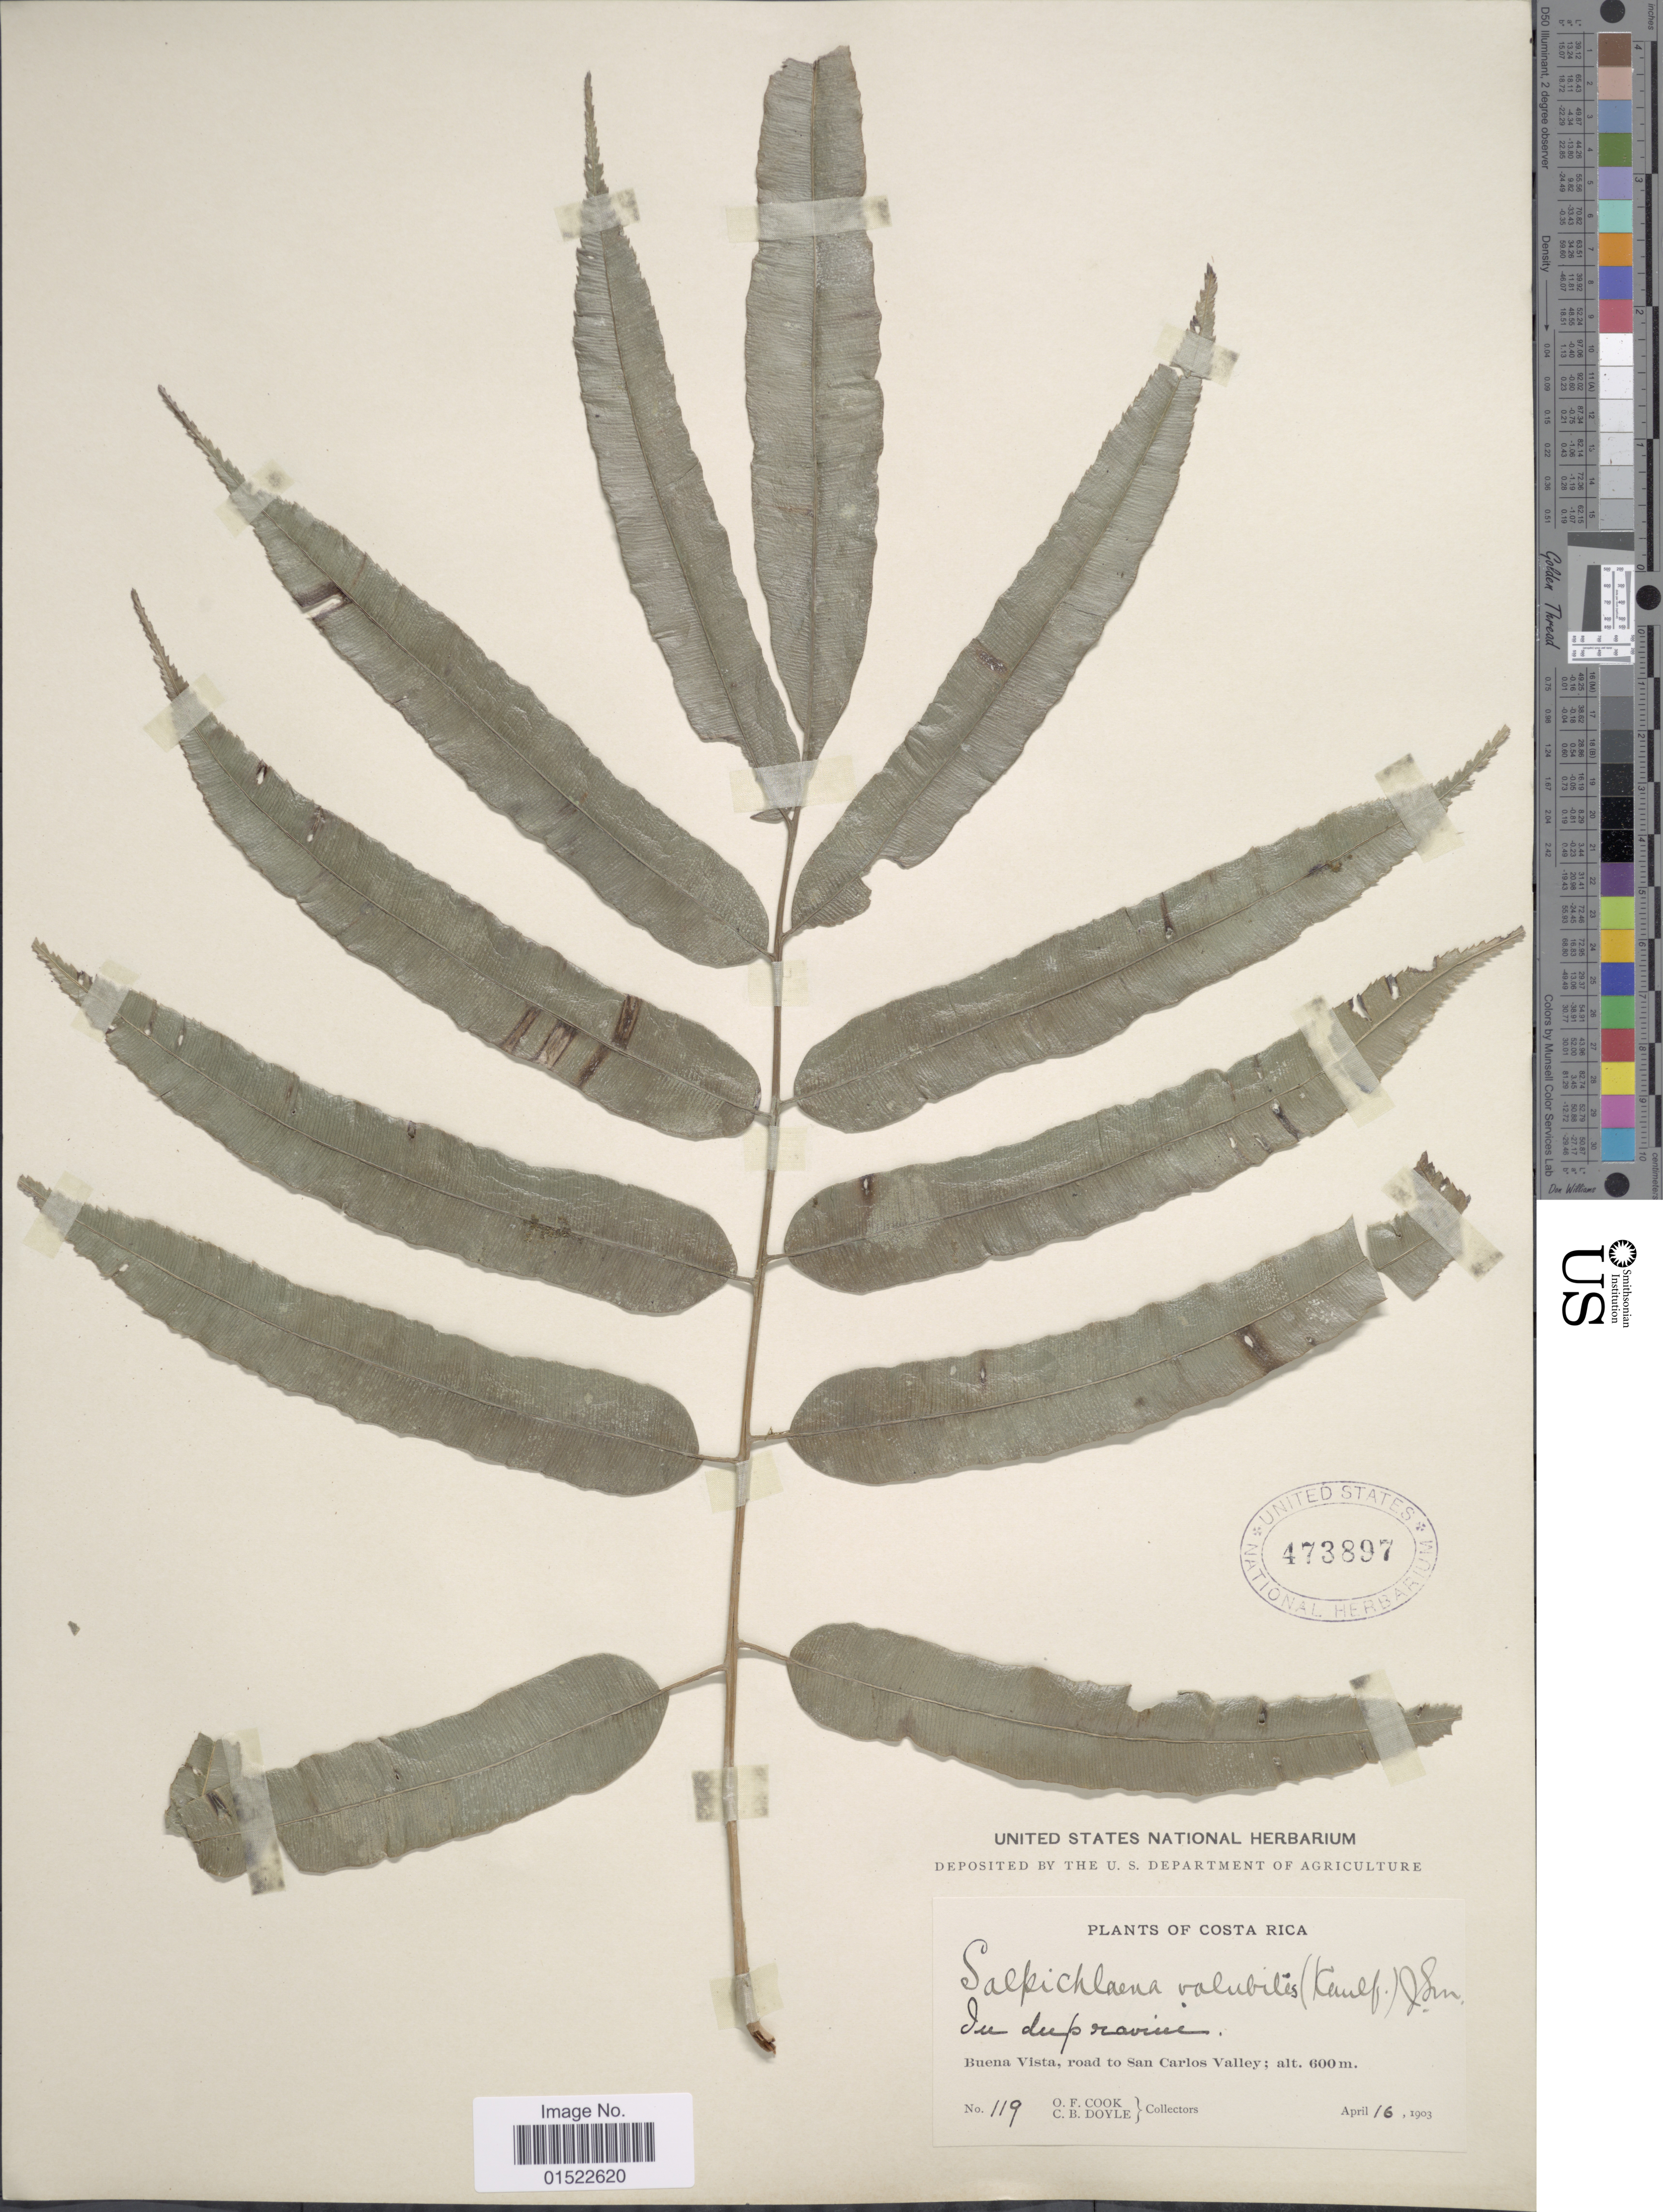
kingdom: Plantae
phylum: Tracheophyta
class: Polypodiopsida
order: Polypodiales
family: Blechnaceae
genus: Salpichlaena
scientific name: Salpichlaena volubilis subsp. volubilis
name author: (Kaulf.) J. Sm.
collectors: O. F. Cook & C. Doyle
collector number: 119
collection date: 1903-04-16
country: Costa Rica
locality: Buena Vista, road to San Carlos Valley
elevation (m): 600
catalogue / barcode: US 473897